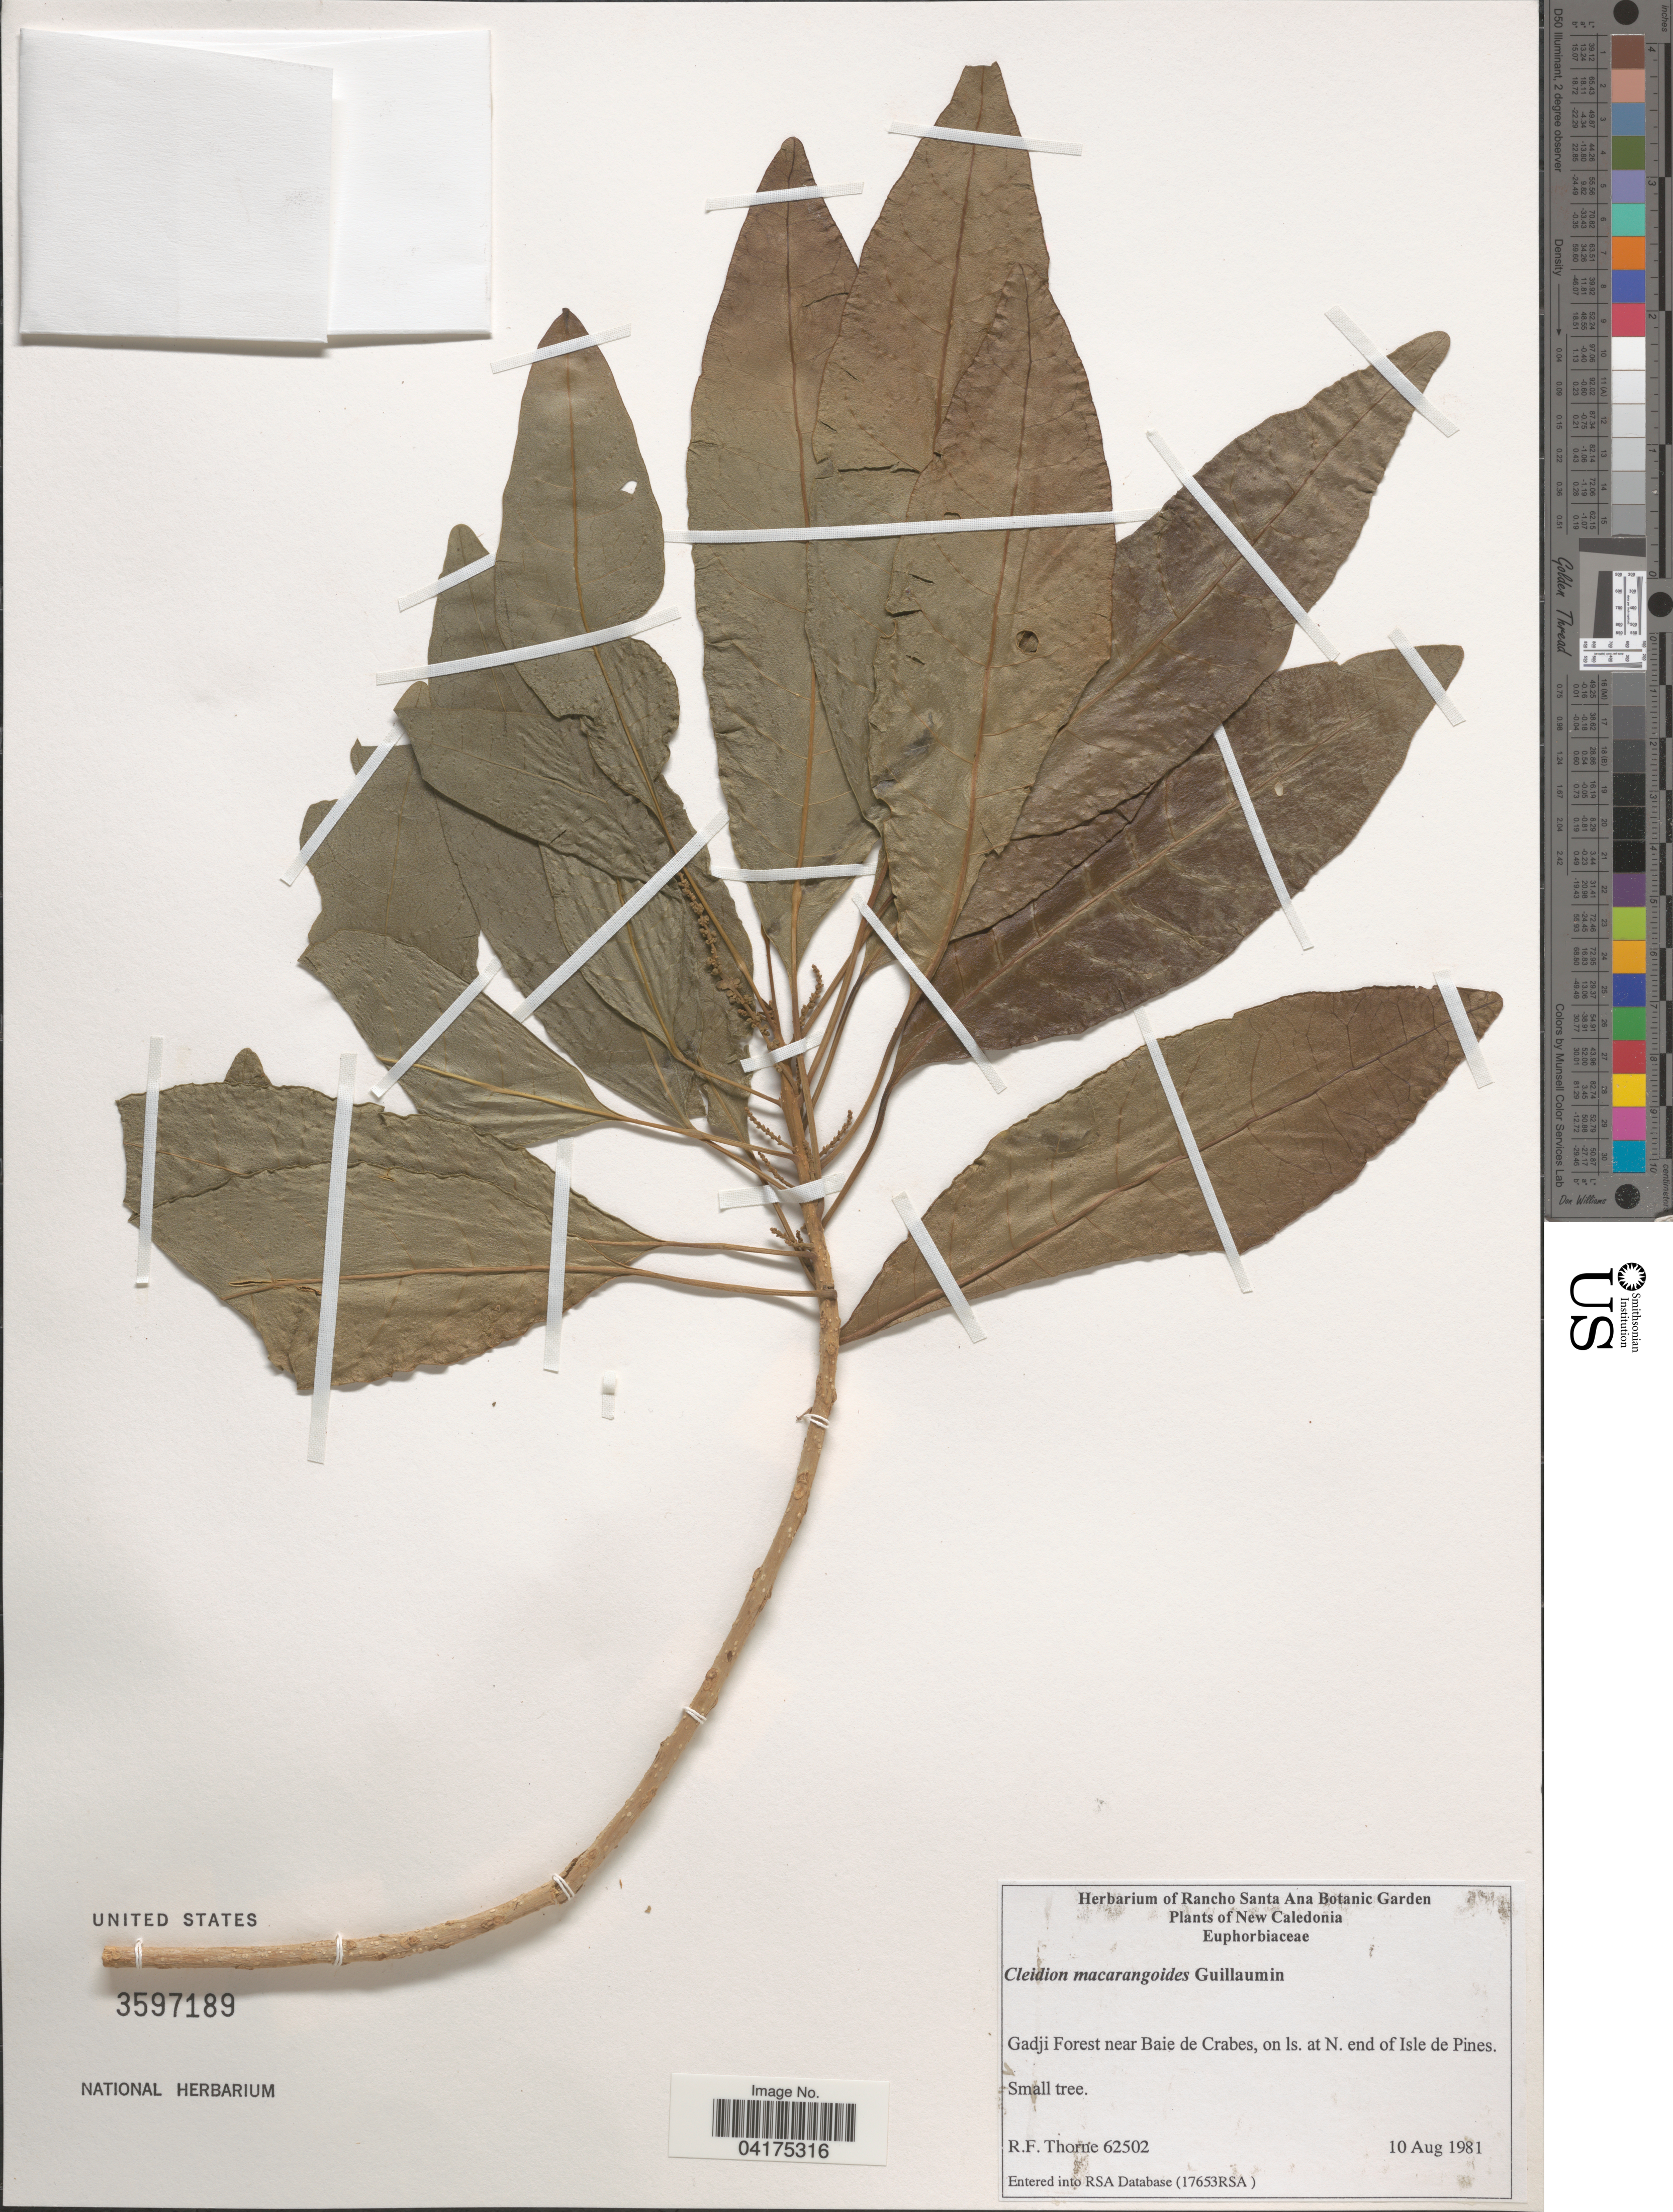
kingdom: Plantae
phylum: Tracheophyta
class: Magnoliopsida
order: Malpighiales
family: Euphorbiaceae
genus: Cleidion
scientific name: Cleidion macarangoides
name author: Guillaumin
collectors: R. Thorne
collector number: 62502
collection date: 1981-08-10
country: New Caledonia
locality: Gadji Forest near Baie de Crabes, on Is. at N. end of Isle de Pines.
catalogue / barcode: US 3597189